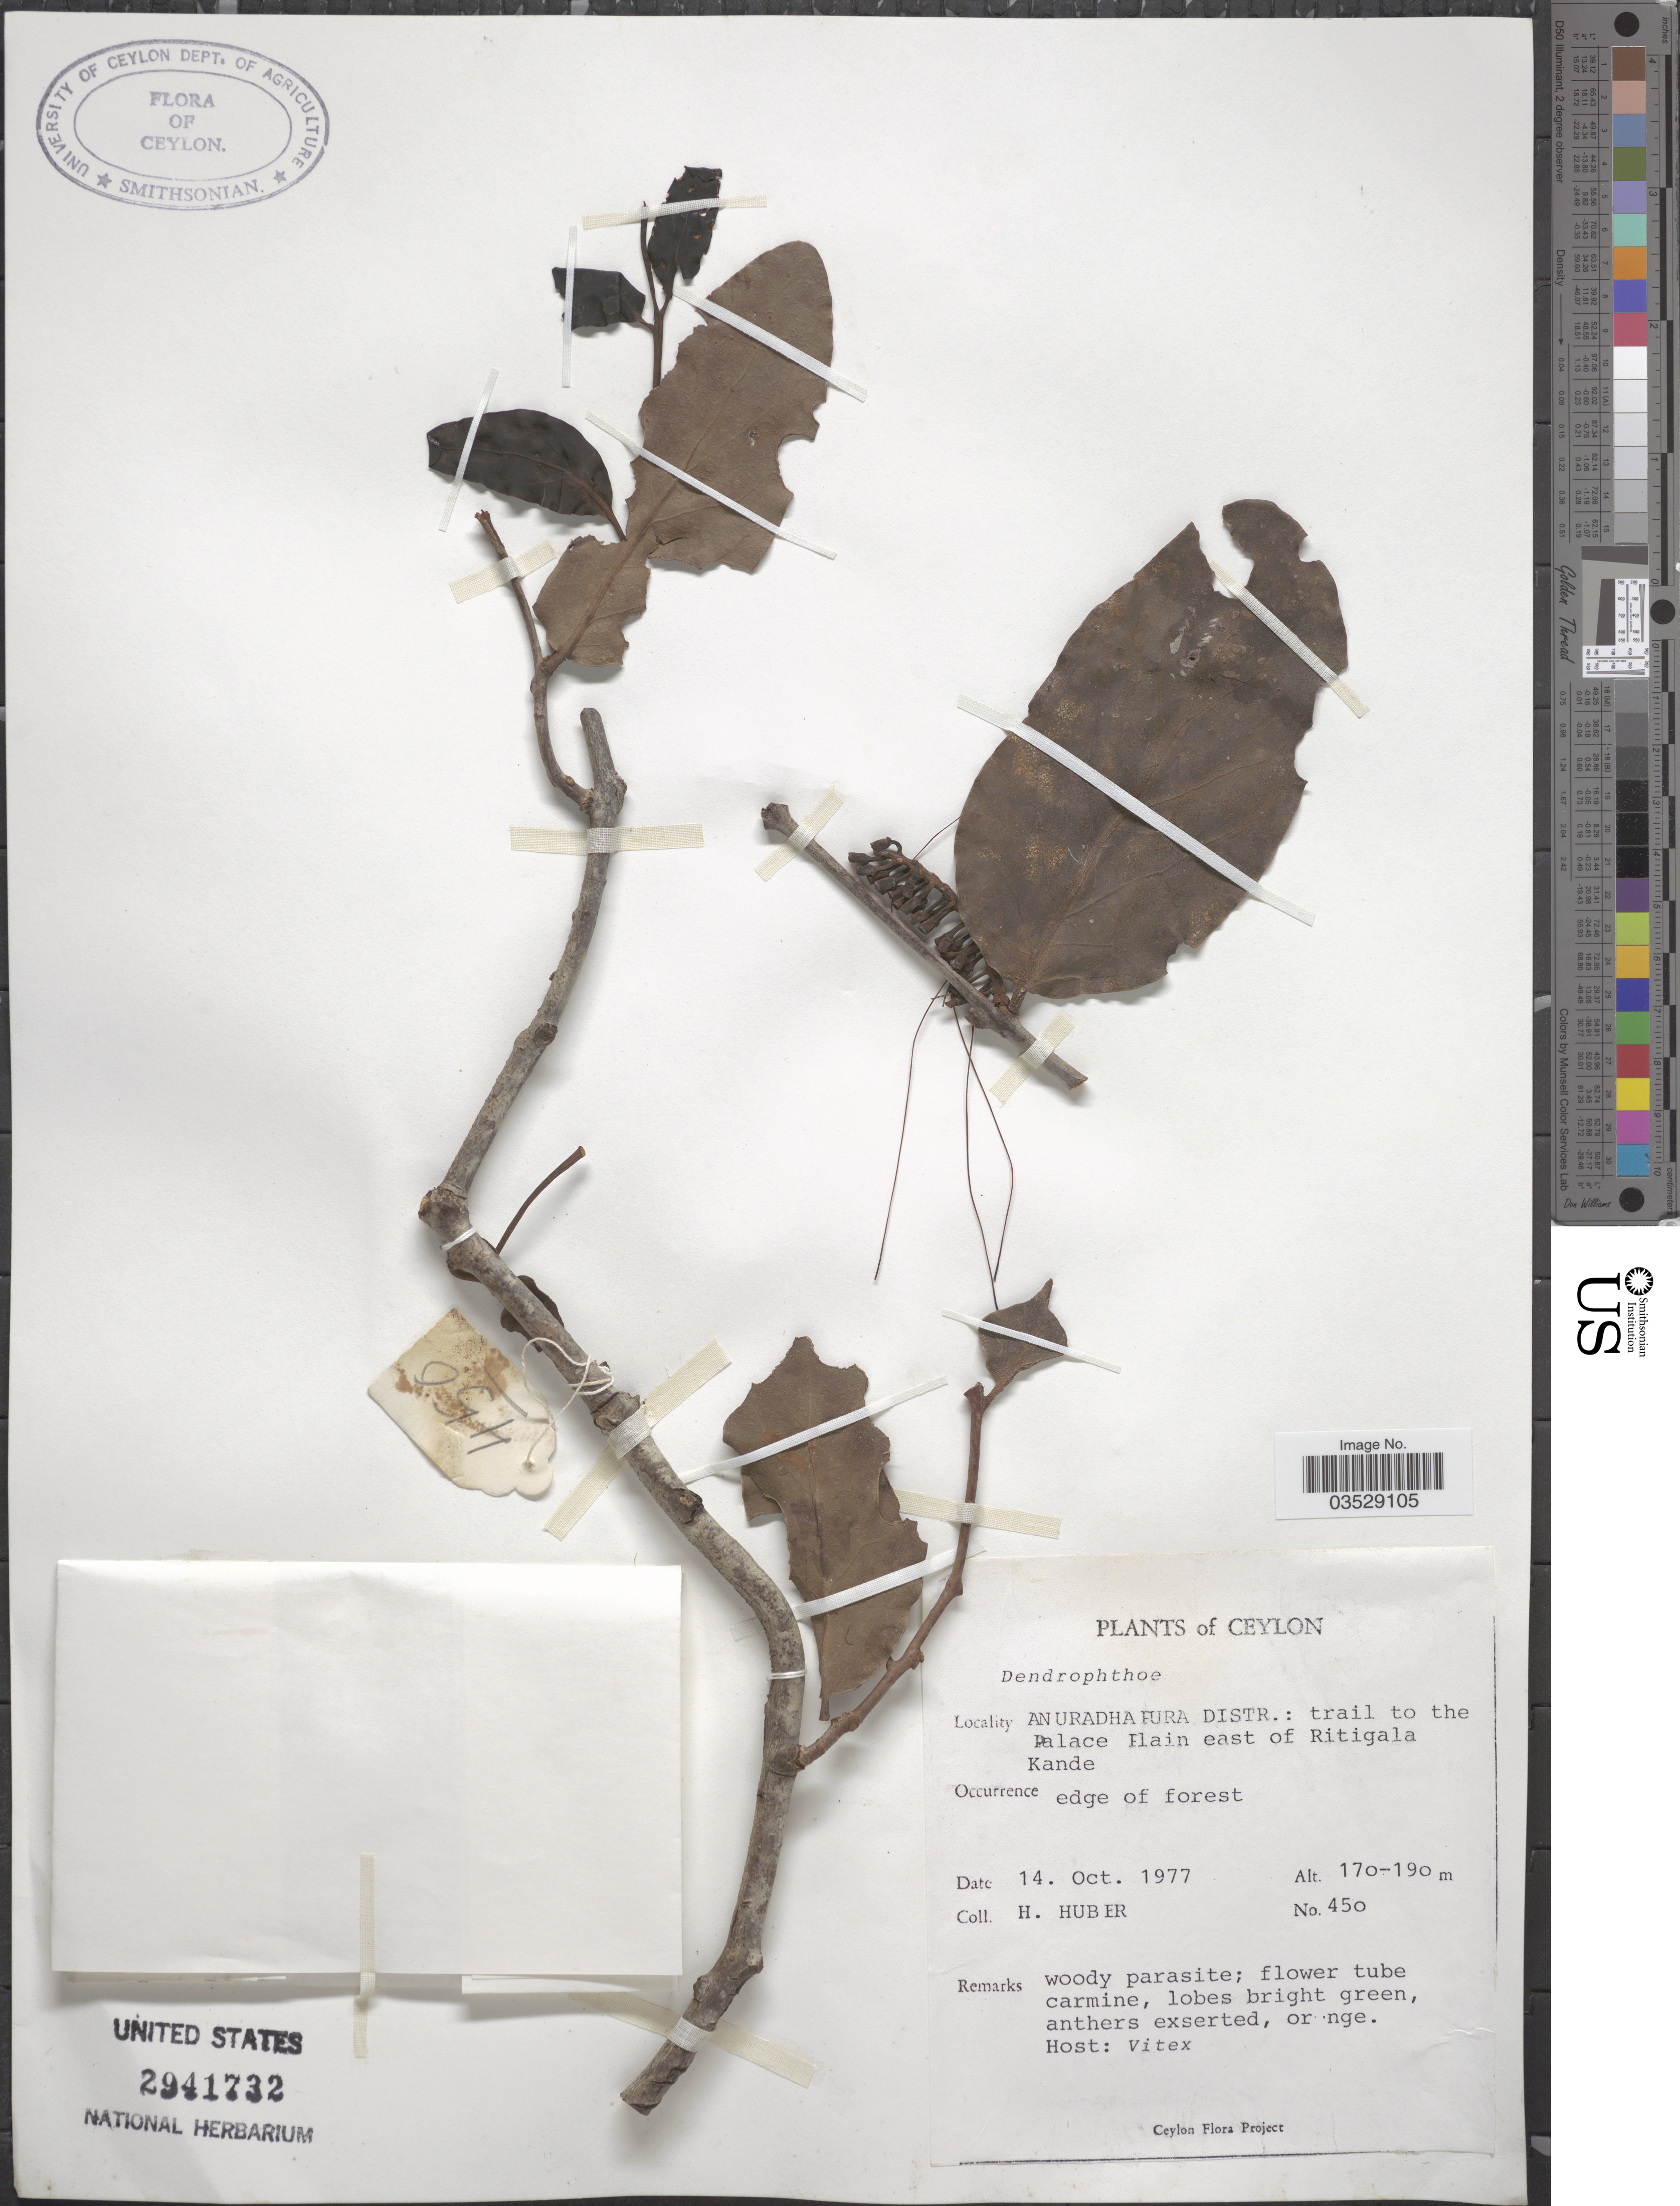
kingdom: Plantae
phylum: Tracheophyta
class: Magnoliopsida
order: Santalales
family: Loranthaceae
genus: Dendrophthoe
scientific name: Dendrophthoe sp.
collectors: H. Huber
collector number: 450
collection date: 1977-10-14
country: Sri Lanka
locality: Ceylon. Anuradhapura Distr.: trail to the Palace Plain east of Ritigala Kande.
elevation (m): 170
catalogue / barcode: US 2941732